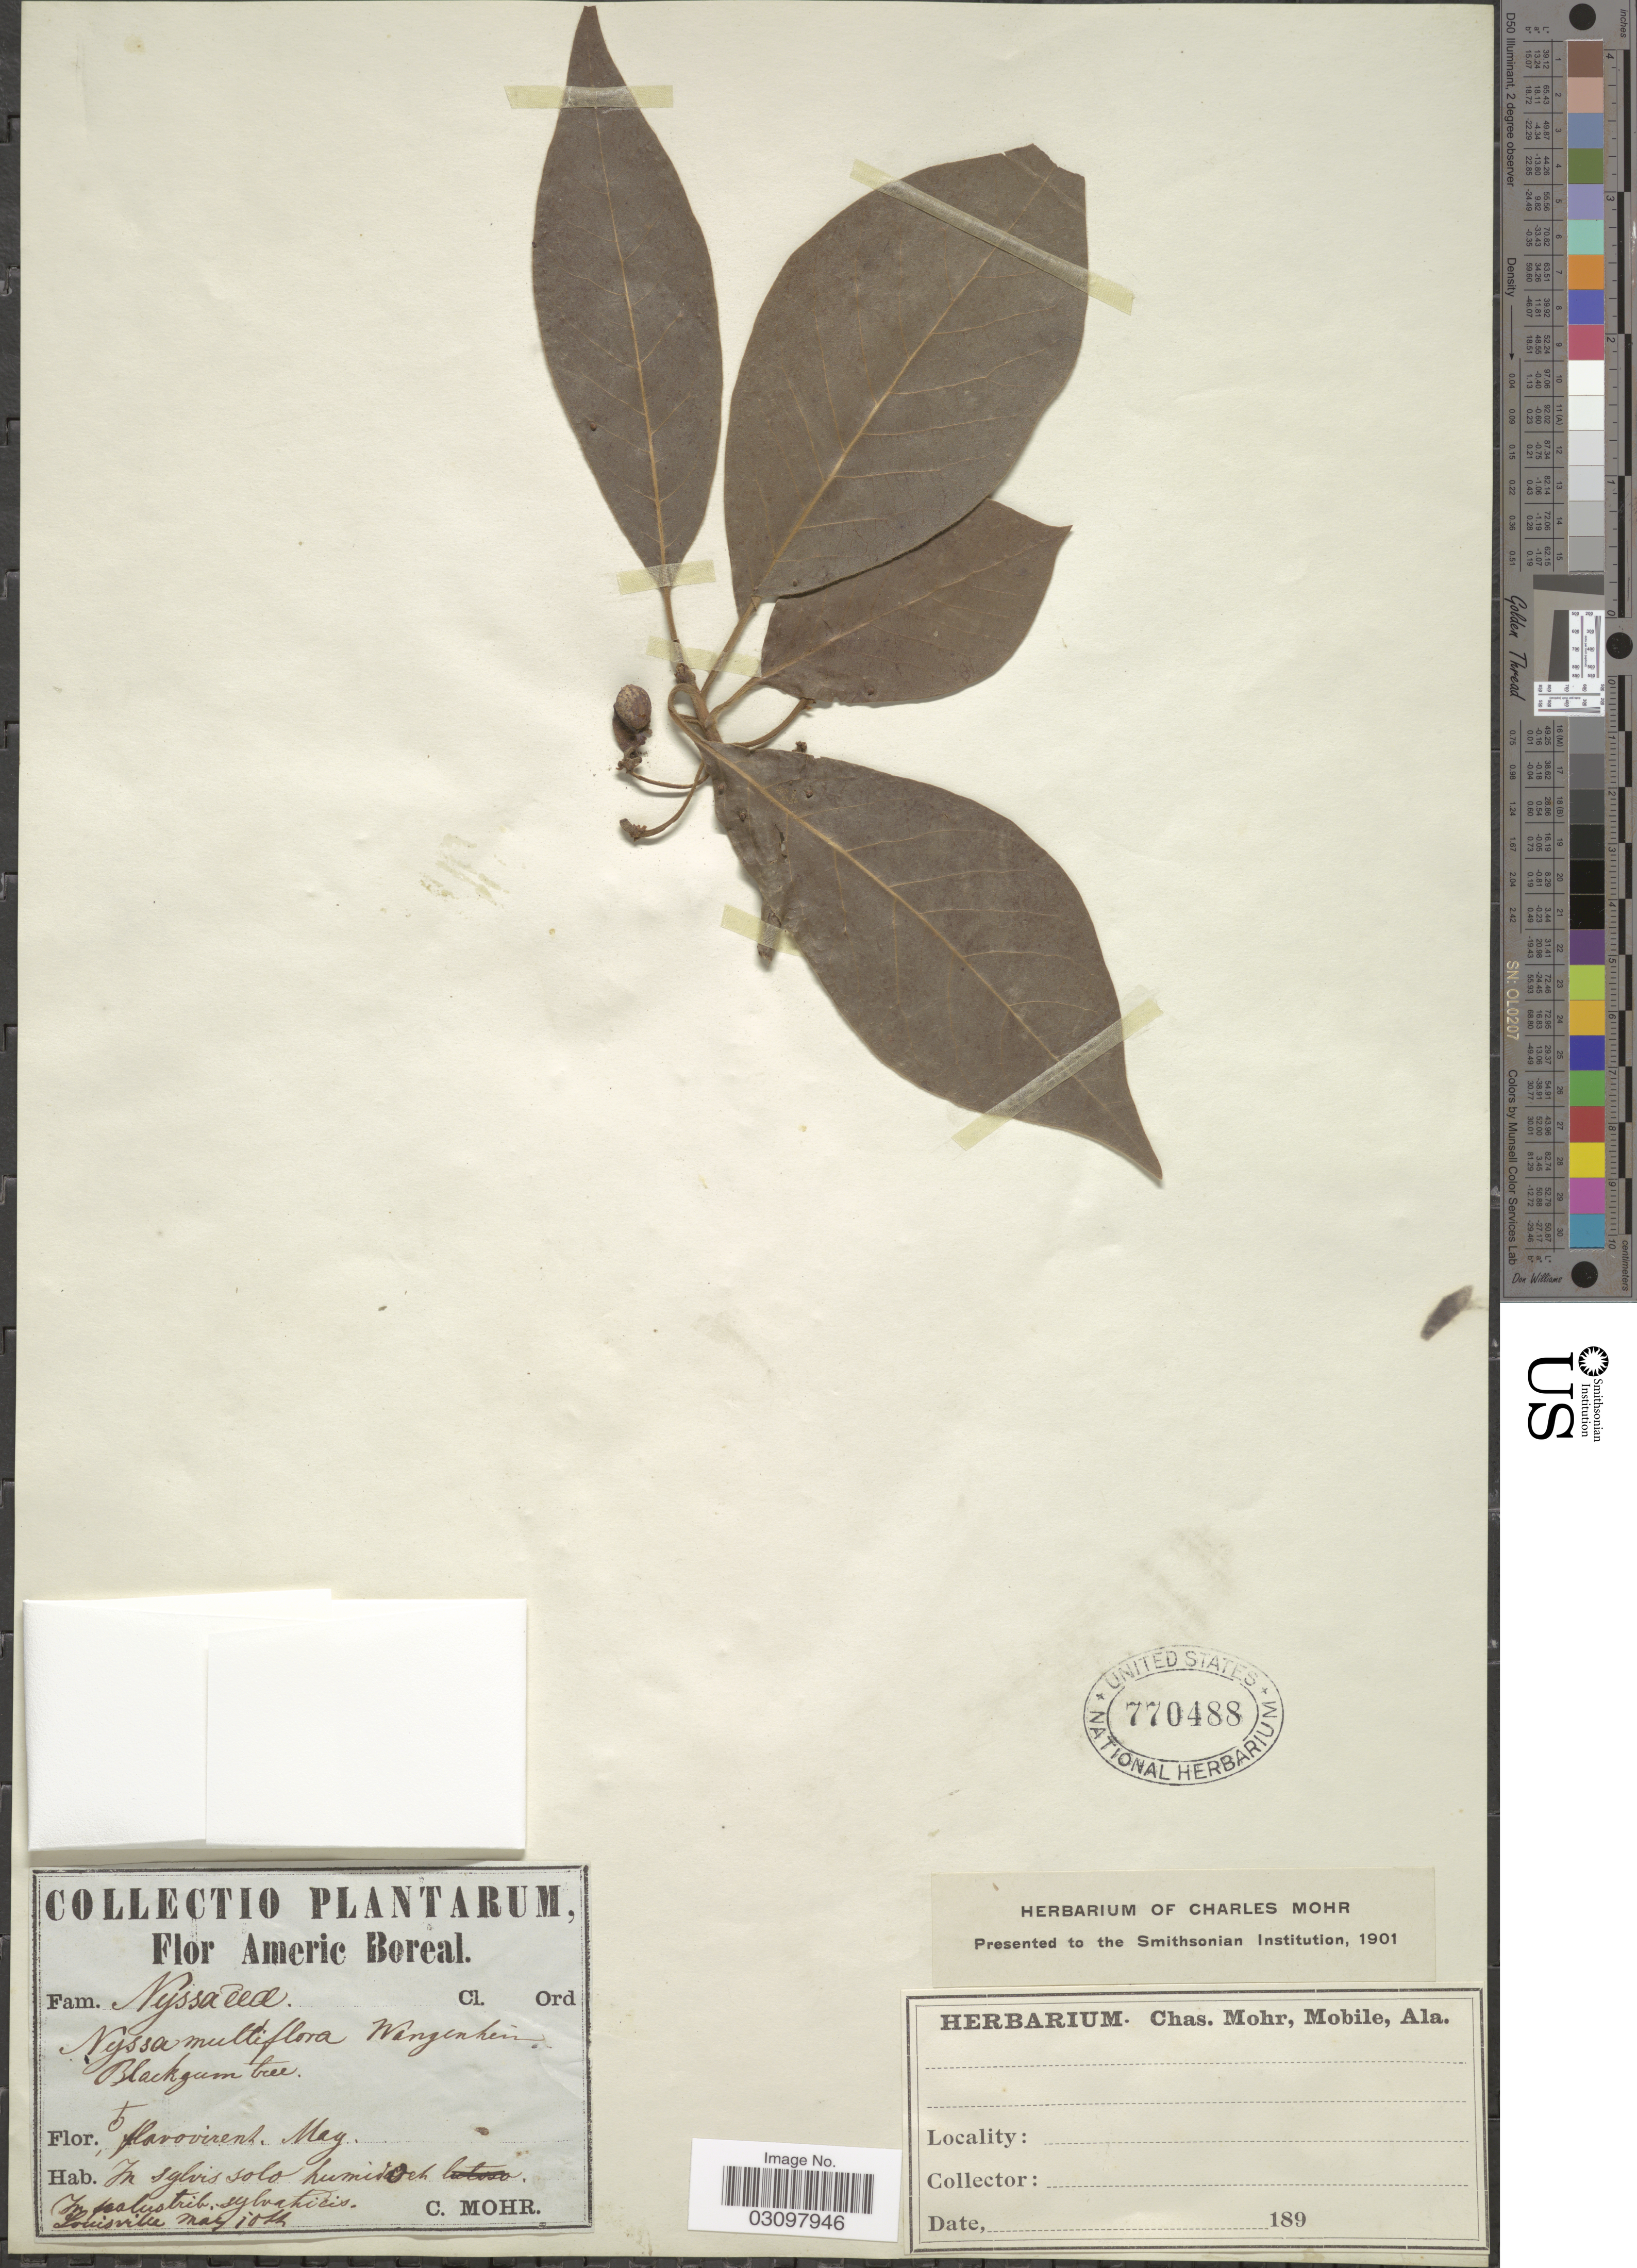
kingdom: Plantae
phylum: Tracheophyta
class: Magnoliopsida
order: Cornales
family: Nyssaceae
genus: Nyssa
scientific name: Nyssa sylvatica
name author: Marshall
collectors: Mohr, C. T. (herbarium)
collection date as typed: may 10th 189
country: United States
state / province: Alabama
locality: Americ Boreal. Louisville.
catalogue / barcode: US 770488